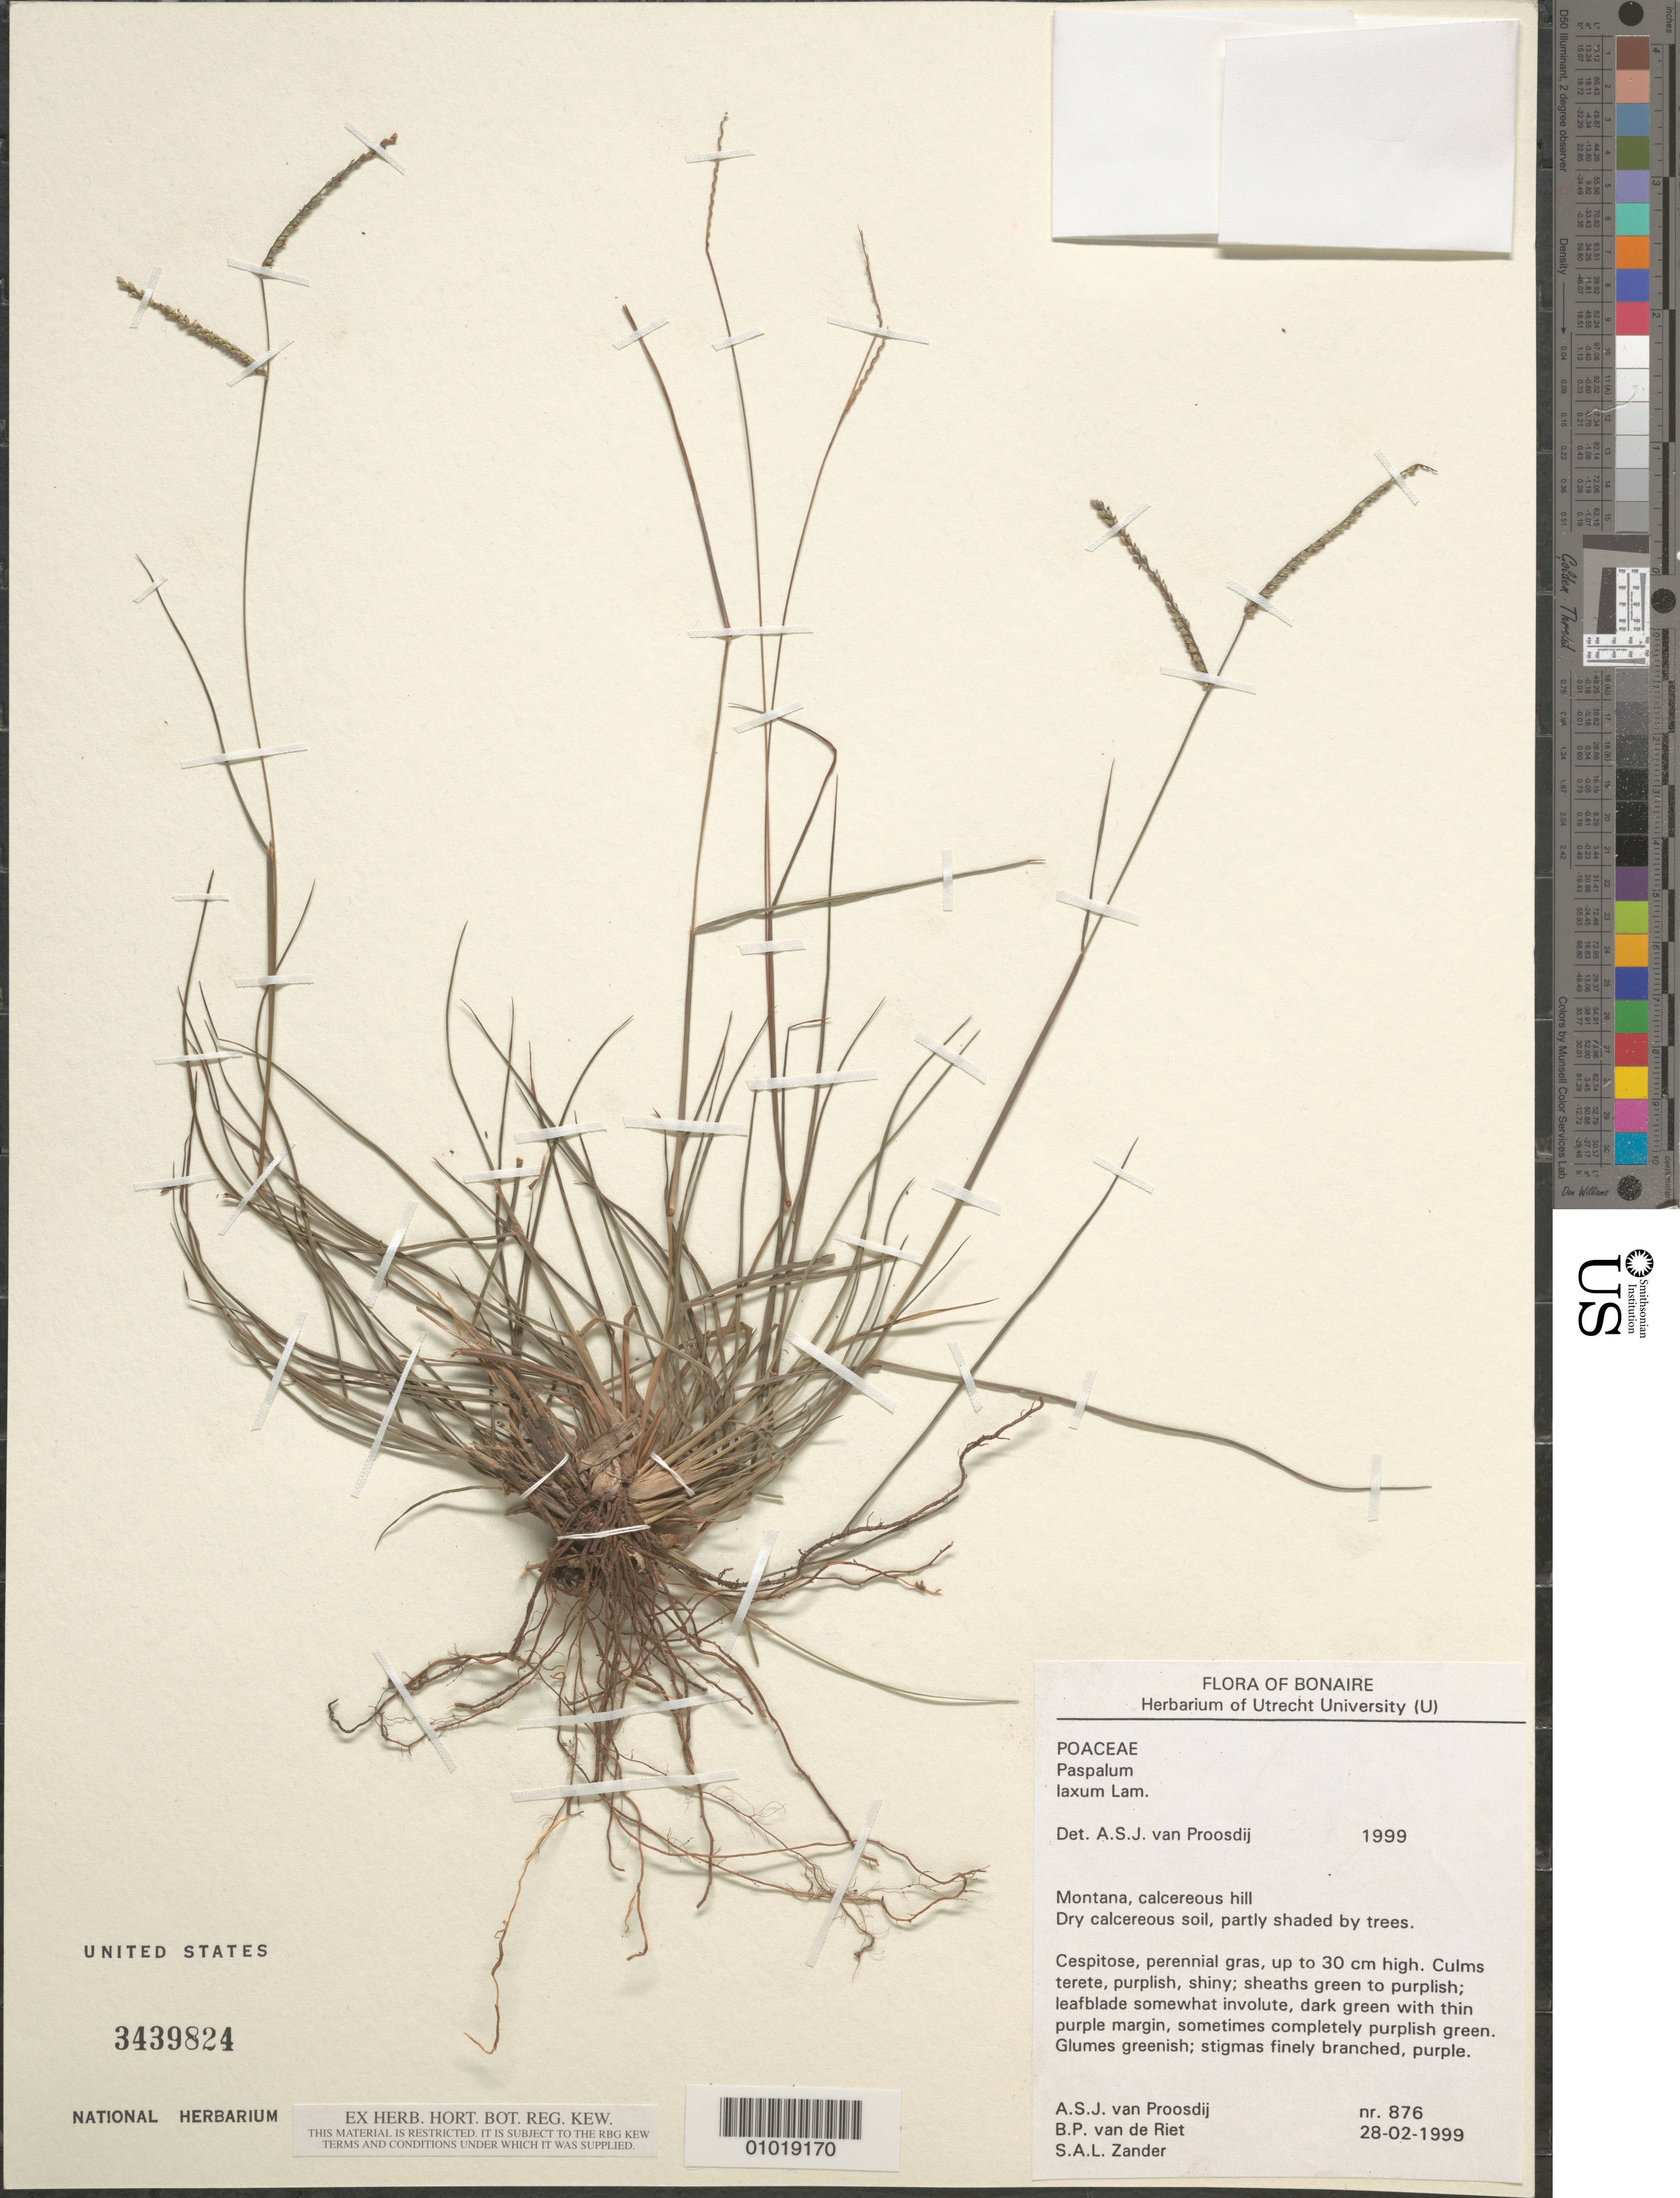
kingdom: Plantae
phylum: Tracheophyta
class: Liliopsida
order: Poales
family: Poaceae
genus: Paspalum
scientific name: Paspalum laxum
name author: Lam.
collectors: A. Proosdij, B. Riet & S. Zander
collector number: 876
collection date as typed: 28 Feb 1999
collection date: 1999-02-28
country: Netherlands Antilles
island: Bonaire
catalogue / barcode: US 3439824